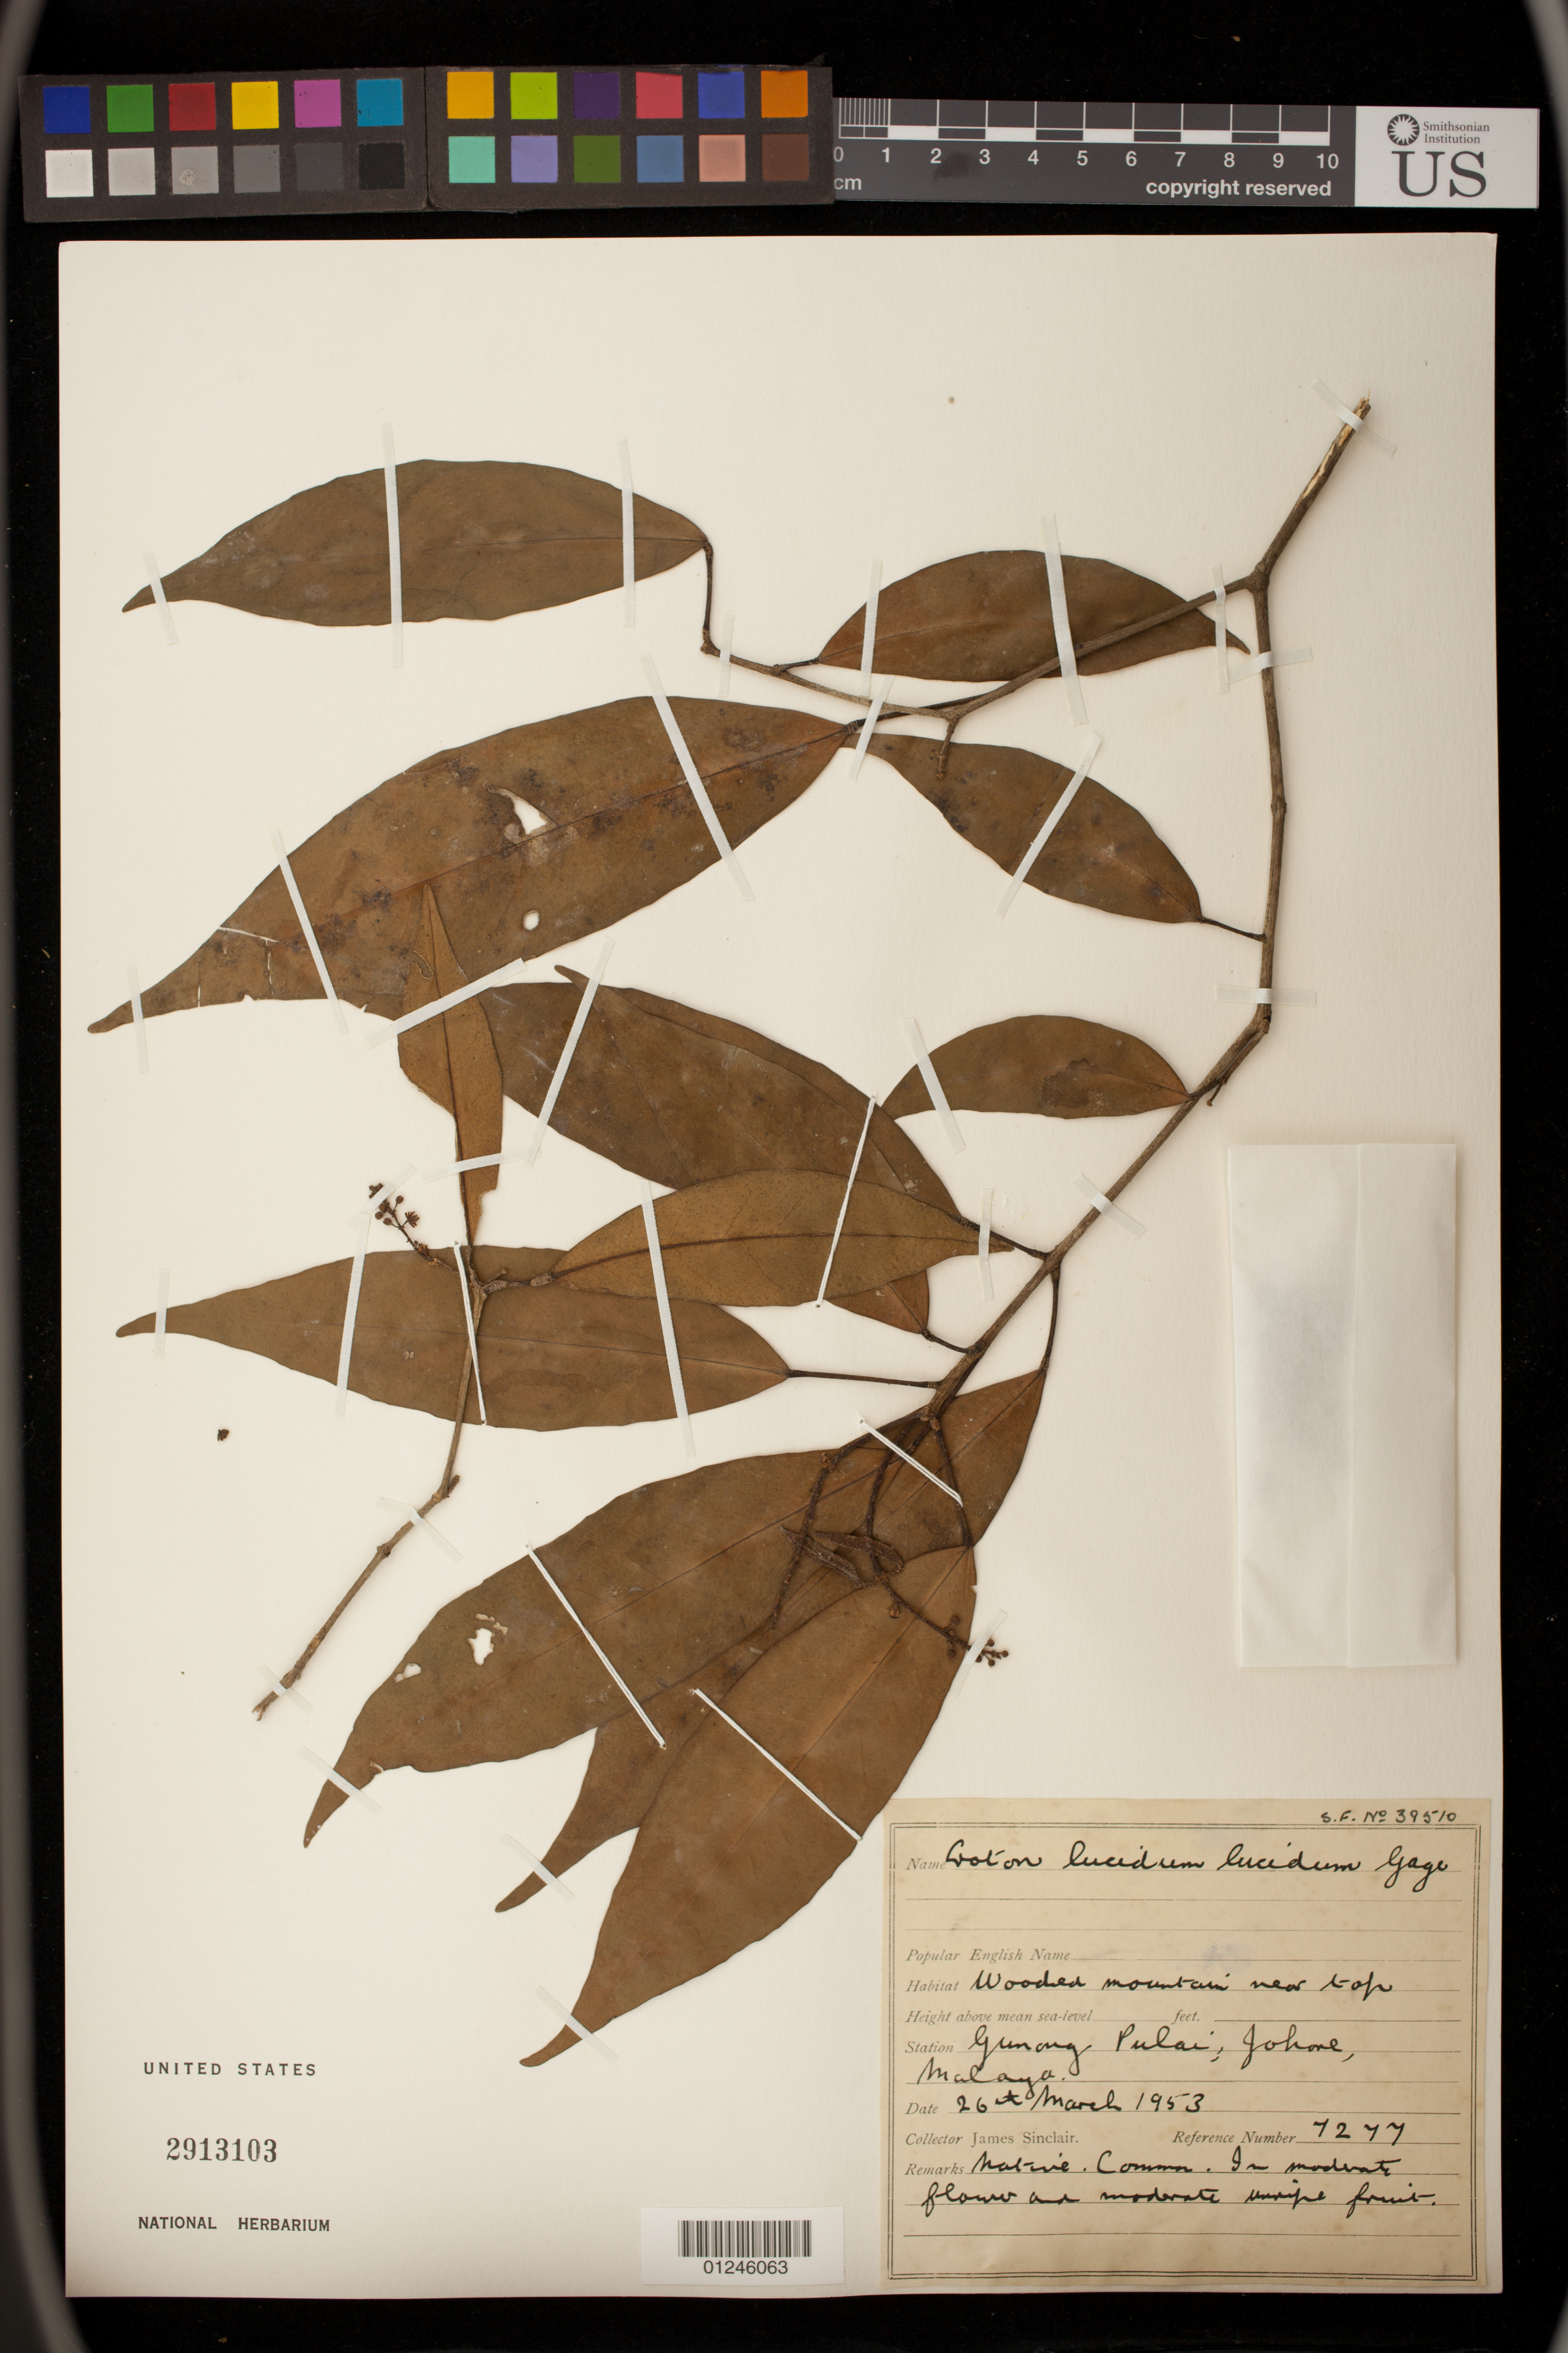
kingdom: Plantae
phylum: Tracheophyta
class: Magnoliopsida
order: Malpighiales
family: Euphorbiaceae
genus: Croton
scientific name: Croton lucidus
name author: L.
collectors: J. Sinclair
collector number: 7277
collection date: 1953-03-26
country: Malaysia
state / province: Johor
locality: Gunong Pulai, Johore, Malaya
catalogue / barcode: US 2913103